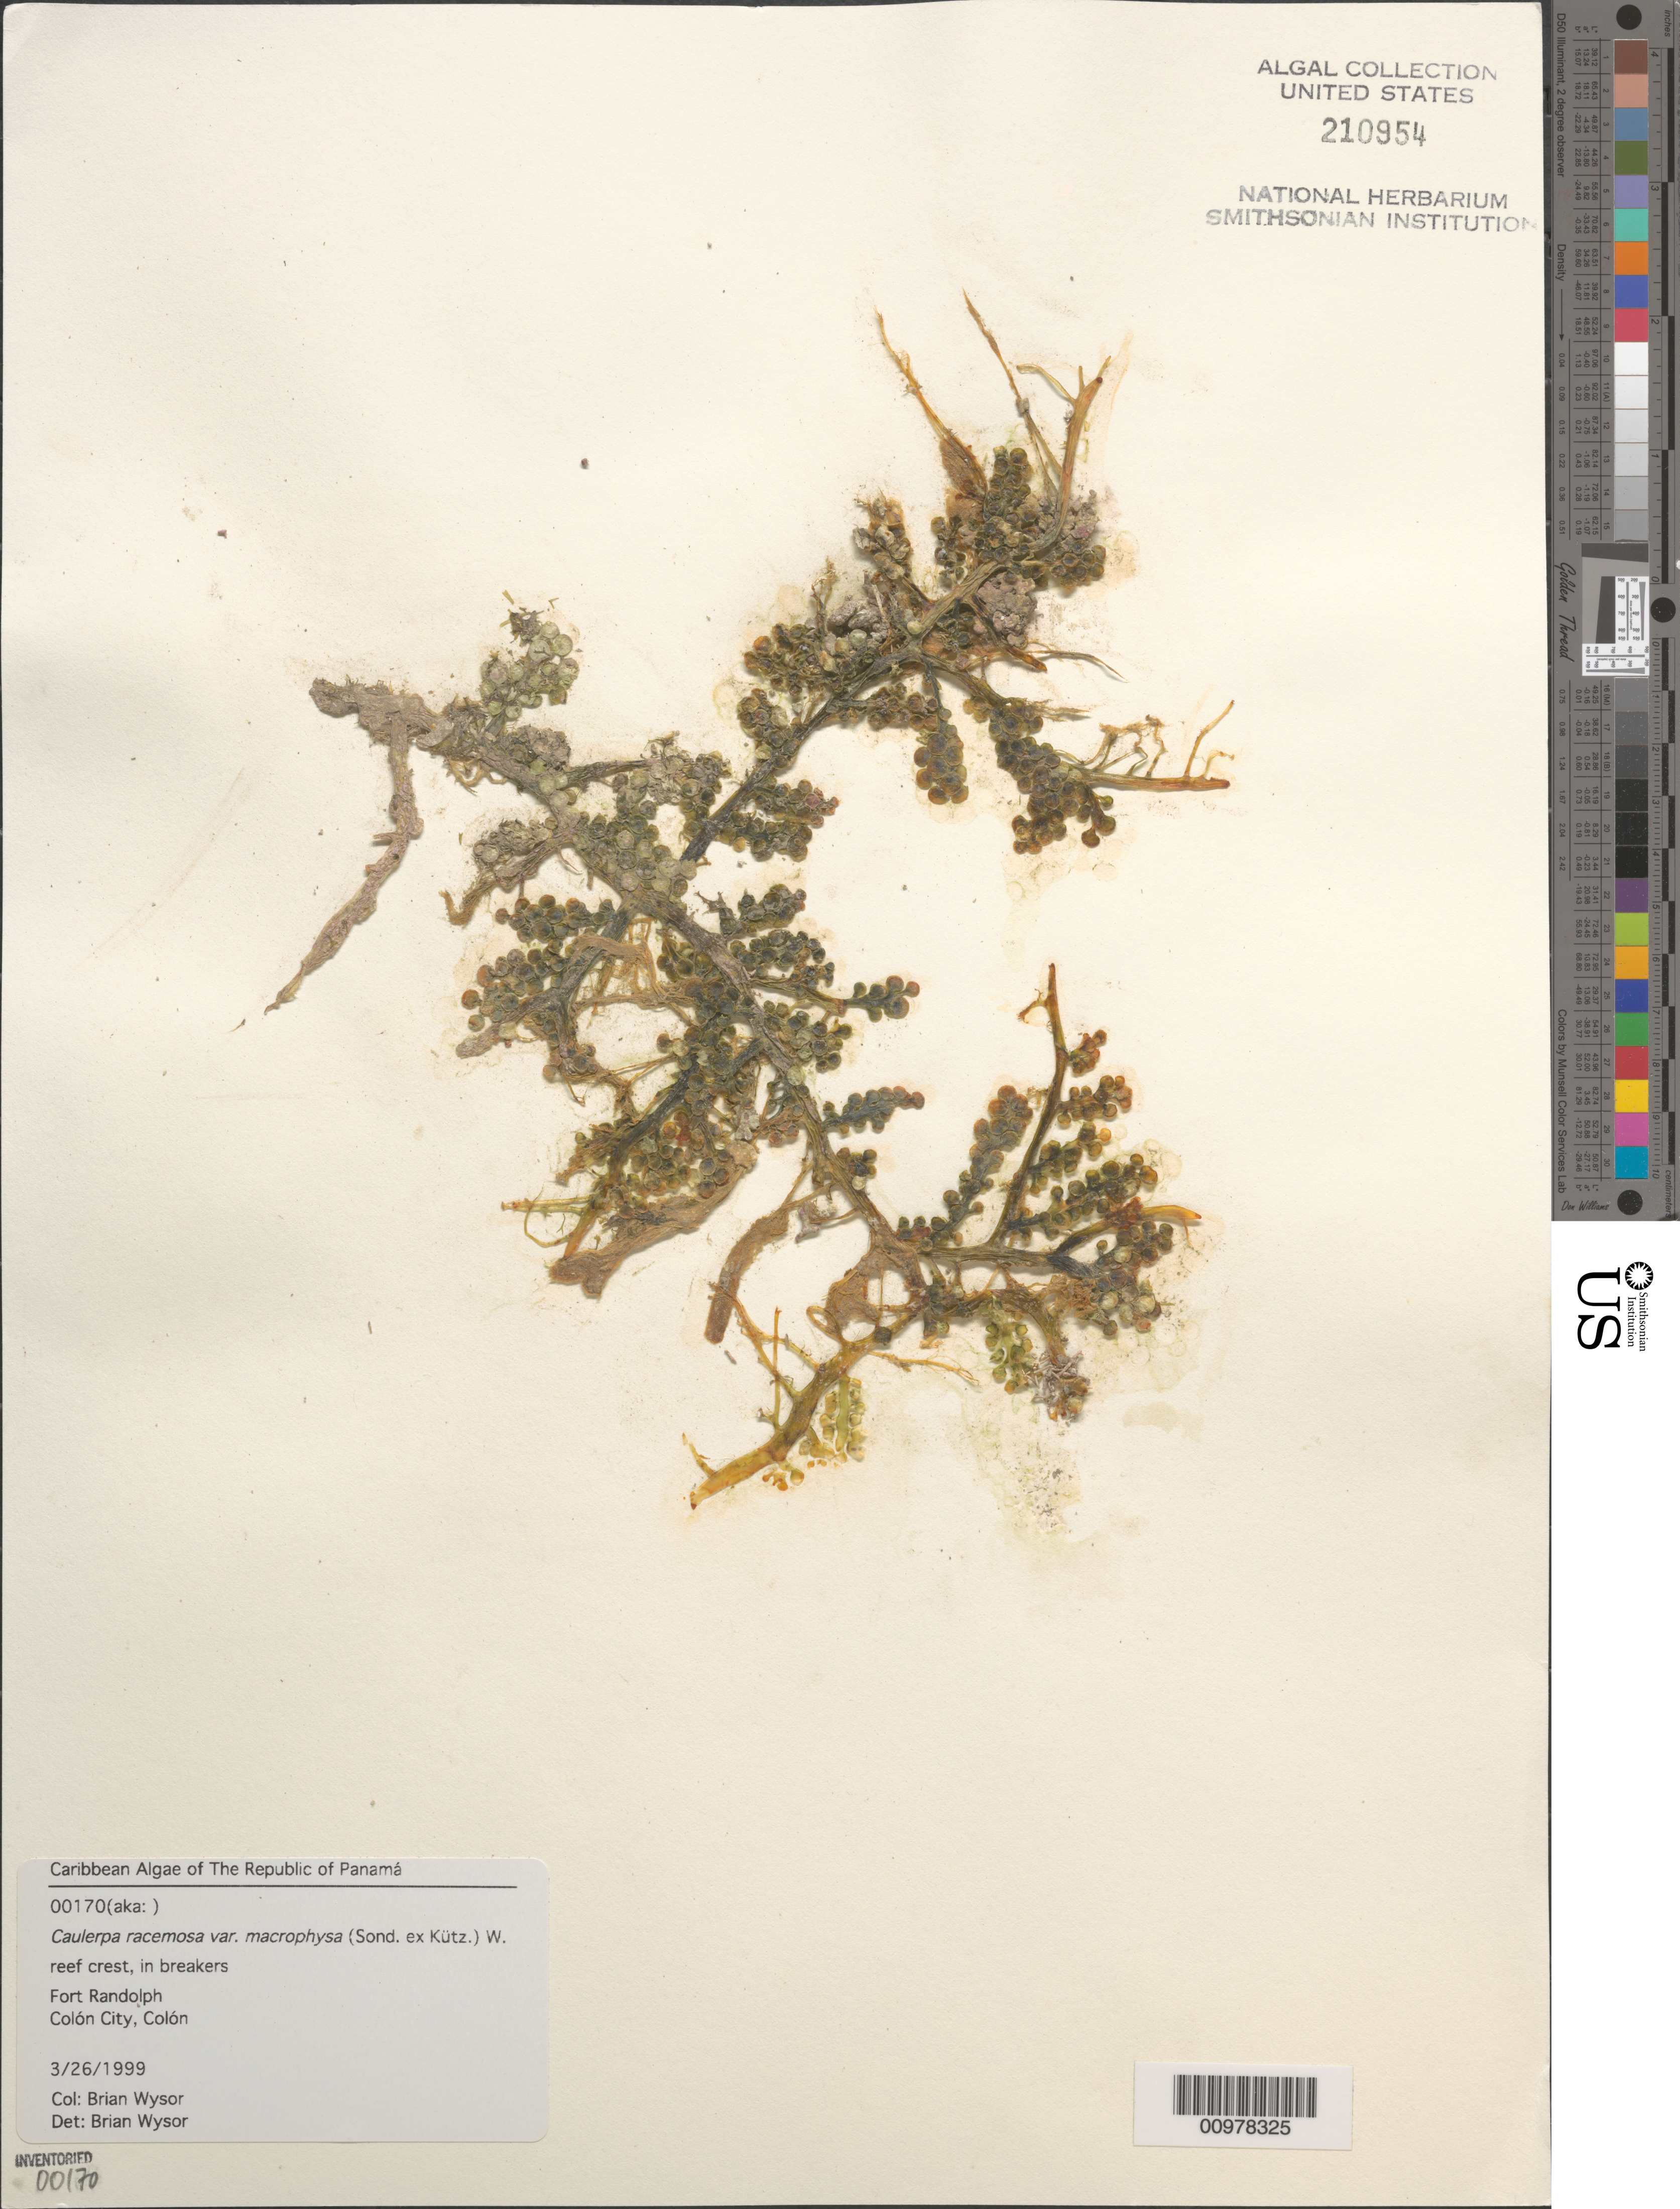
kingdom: Plantae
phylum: Chlorophyta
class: Ulvophyceae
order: Bryopsidales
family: Caulerpaceae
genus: Caulerpa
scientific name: Caulerpa racemosa var. macrophysa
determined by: Wysor, B.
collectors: B. Wysor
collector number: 00170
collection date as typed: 26 Mar 1999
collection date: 1999-03-26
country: Panama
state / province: Colón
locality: Fort Randolph, Colón City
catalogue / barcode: US 210954